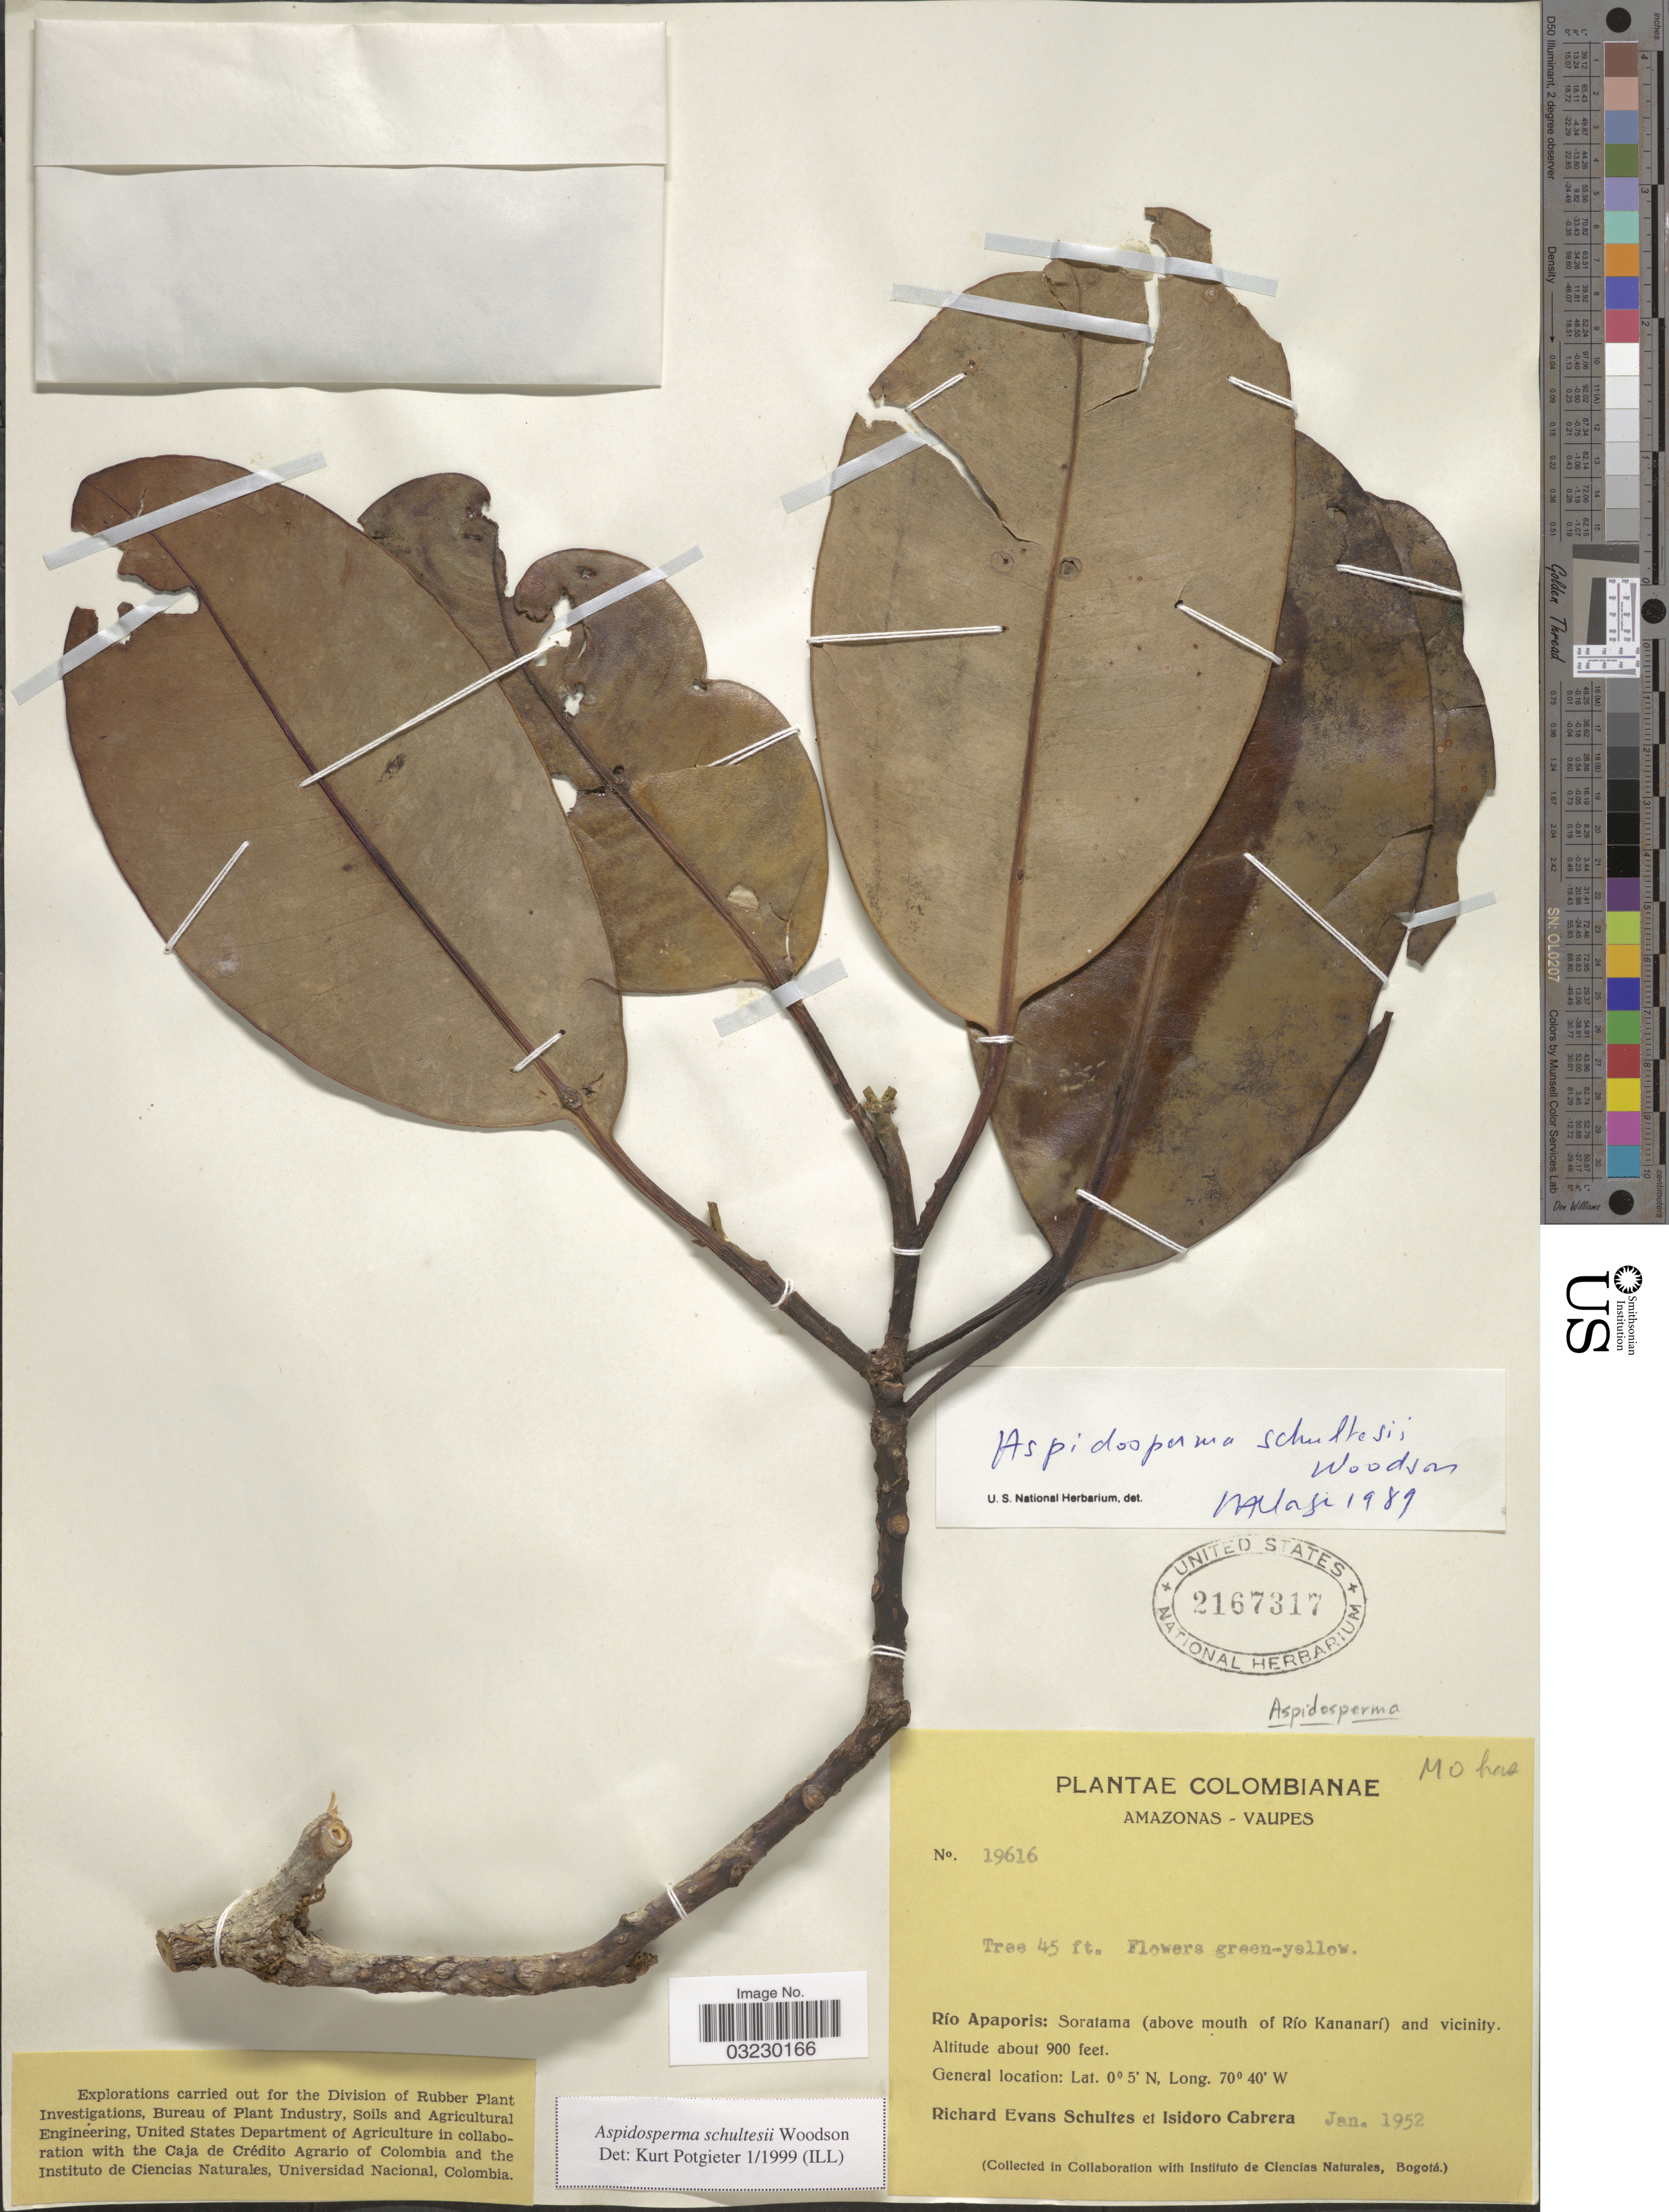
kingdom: Plantae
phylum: Tracheophyta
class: Magnoliopsida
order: Gentianales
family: Apocynaceae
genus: Aspidosperma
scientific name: Aspidosperma schultesii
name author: Woodson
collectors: R. E. Schultes & I. Cabrera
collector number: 19616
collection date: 1952-01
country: Colombia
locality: Amazonas-Vaupes. Río Apaporis: Soratama (above mouth of Río Kananarí) and vicinity.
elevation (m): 274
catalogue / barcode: US 2167317